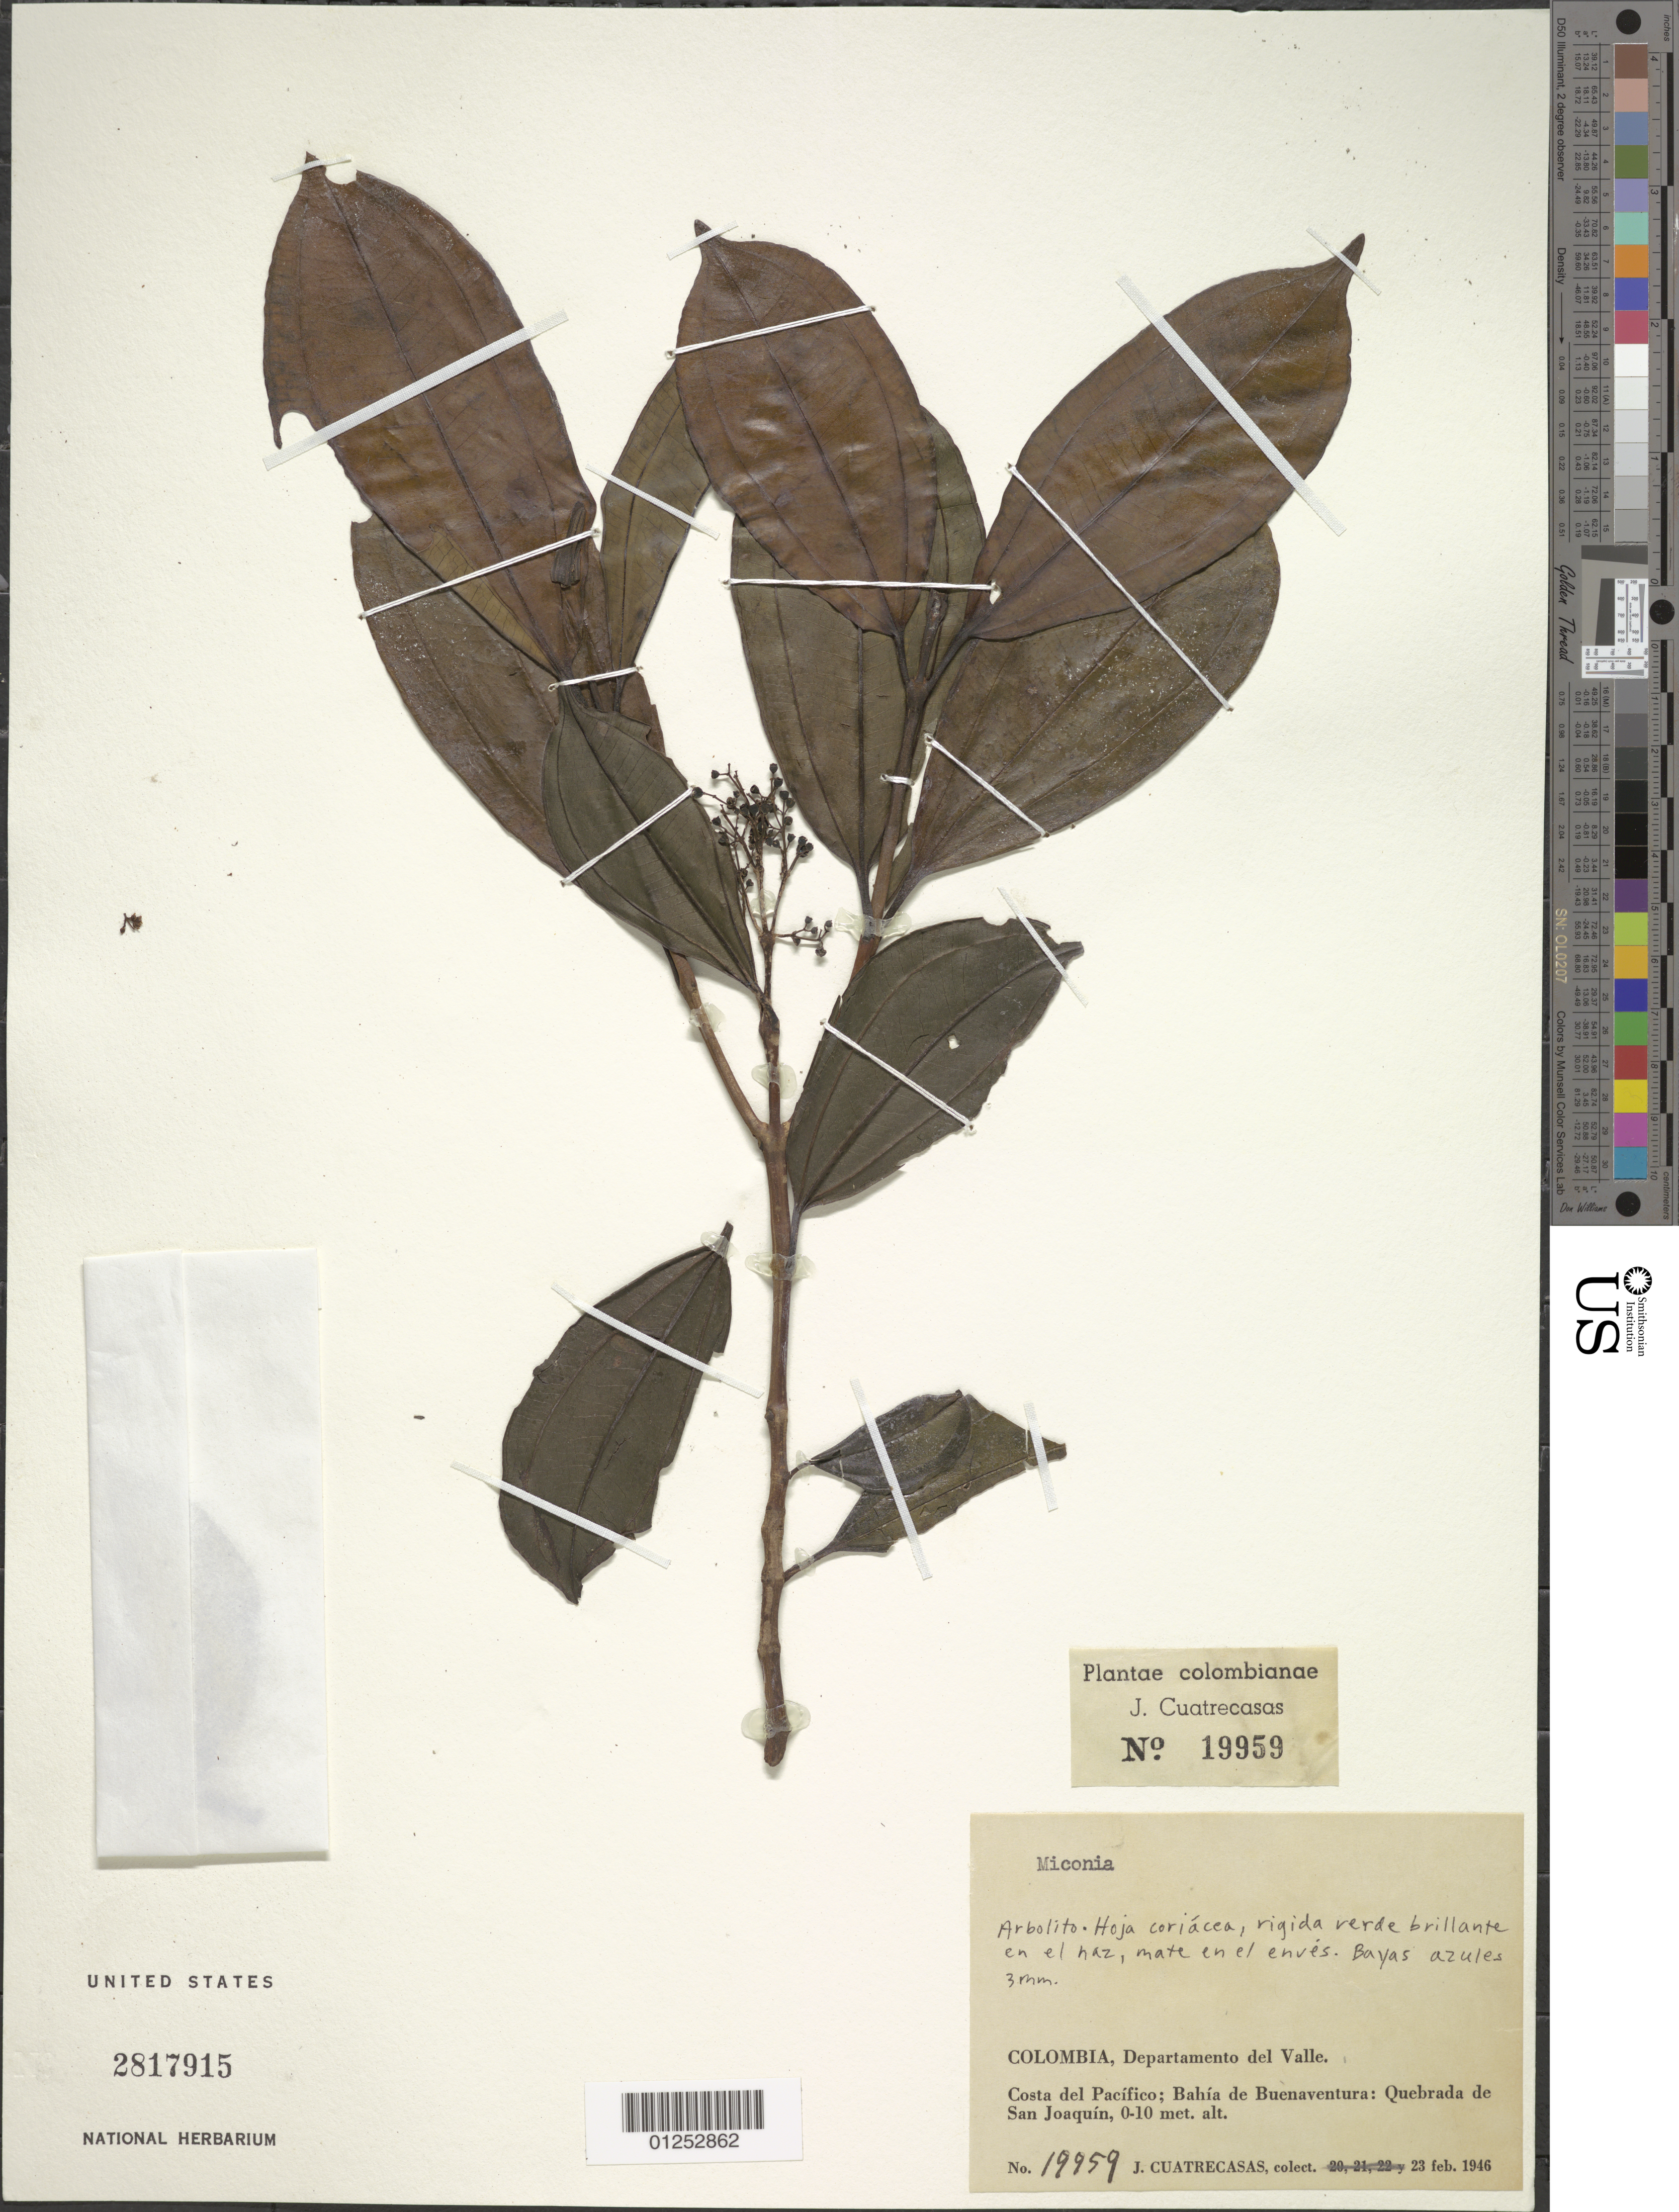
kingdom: Plantae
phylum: Tracheophyta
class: Magnoliopsida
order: Myrtales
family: Melastomataceae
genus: Miconia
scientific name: Miconia sp.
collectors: J. Cuatrecasas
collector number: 19959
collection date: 1946-02-23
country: Colombia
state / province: Valle del Cauca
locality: Costa del Pacifico; Bahía de Buenaventura: Quebrada de San Joaquín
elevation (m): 0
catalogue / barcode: US 2817915